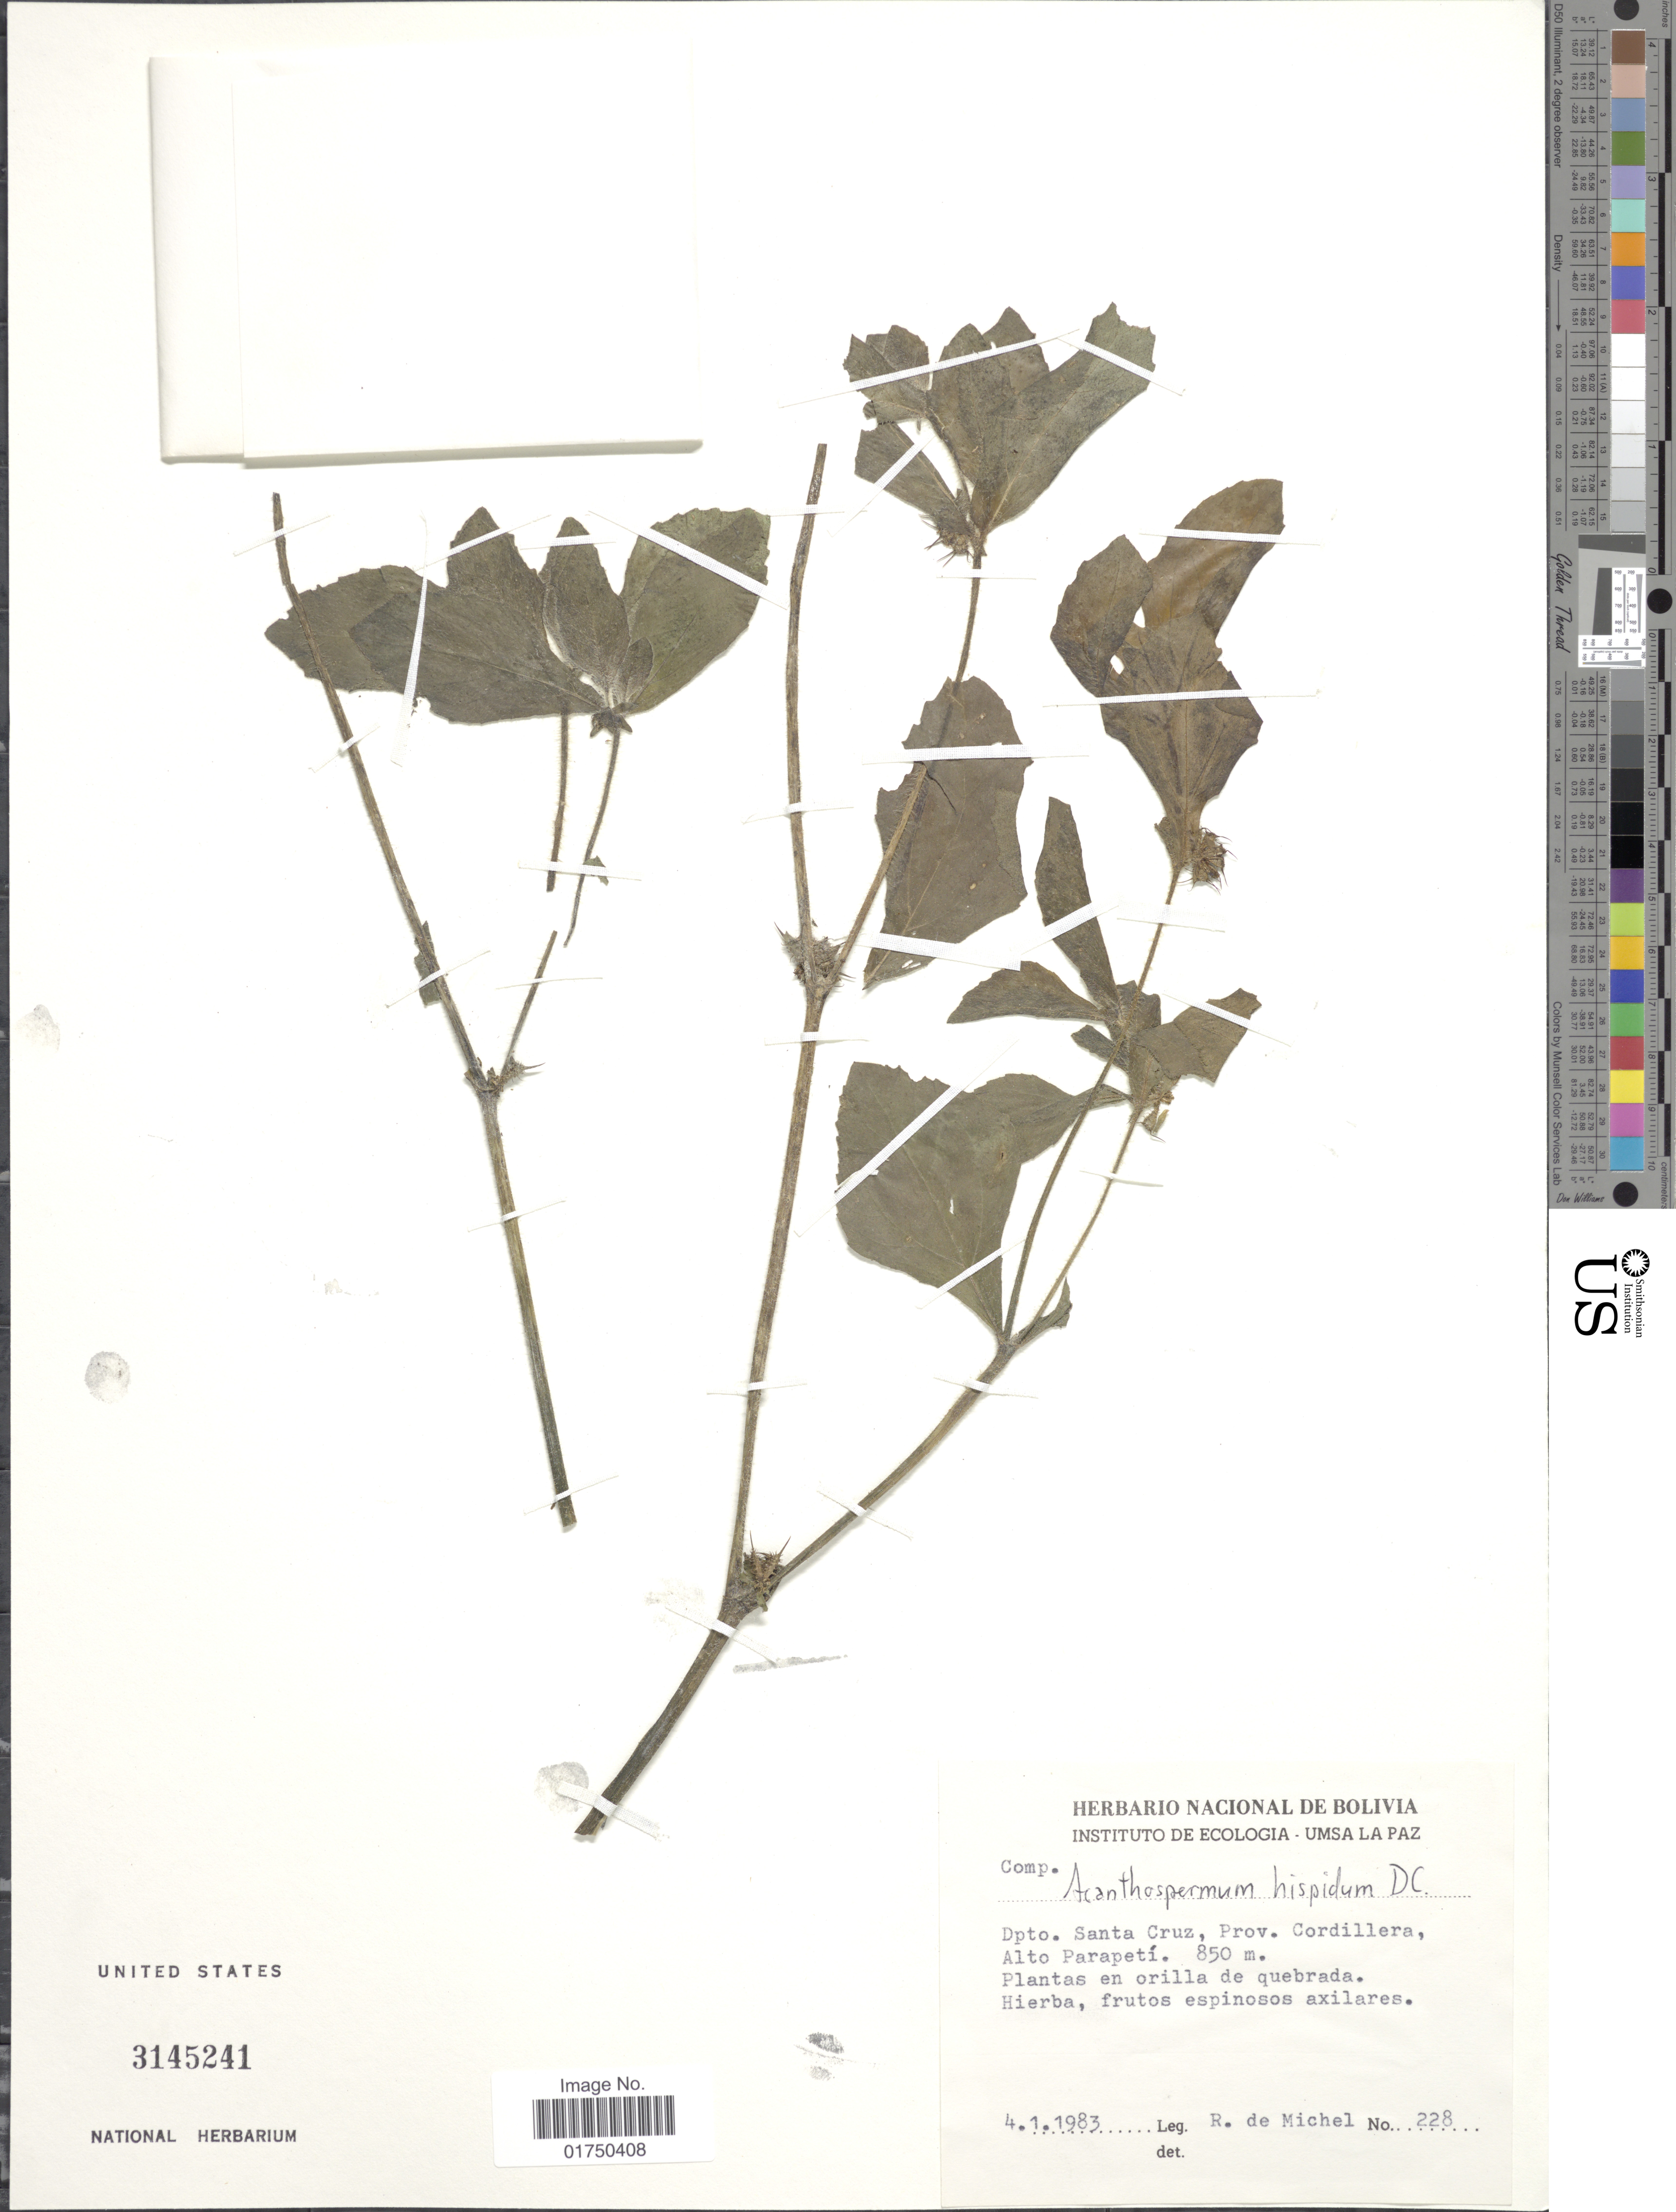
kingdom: Plantae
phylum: Tracheophyta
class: Magnoliopsida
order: Asterales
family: Asteraceae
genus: Acanthospermum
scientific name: Acanthospermum hispidum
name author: DC.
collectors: R. d. Michel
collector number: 228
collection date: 1983-01-04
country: Bolivia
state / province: Santa Cruz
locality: Dpto. Santa Cruz, Prov. Cordillera, Alto Parapetí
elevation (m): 850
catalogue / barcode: US 3145241